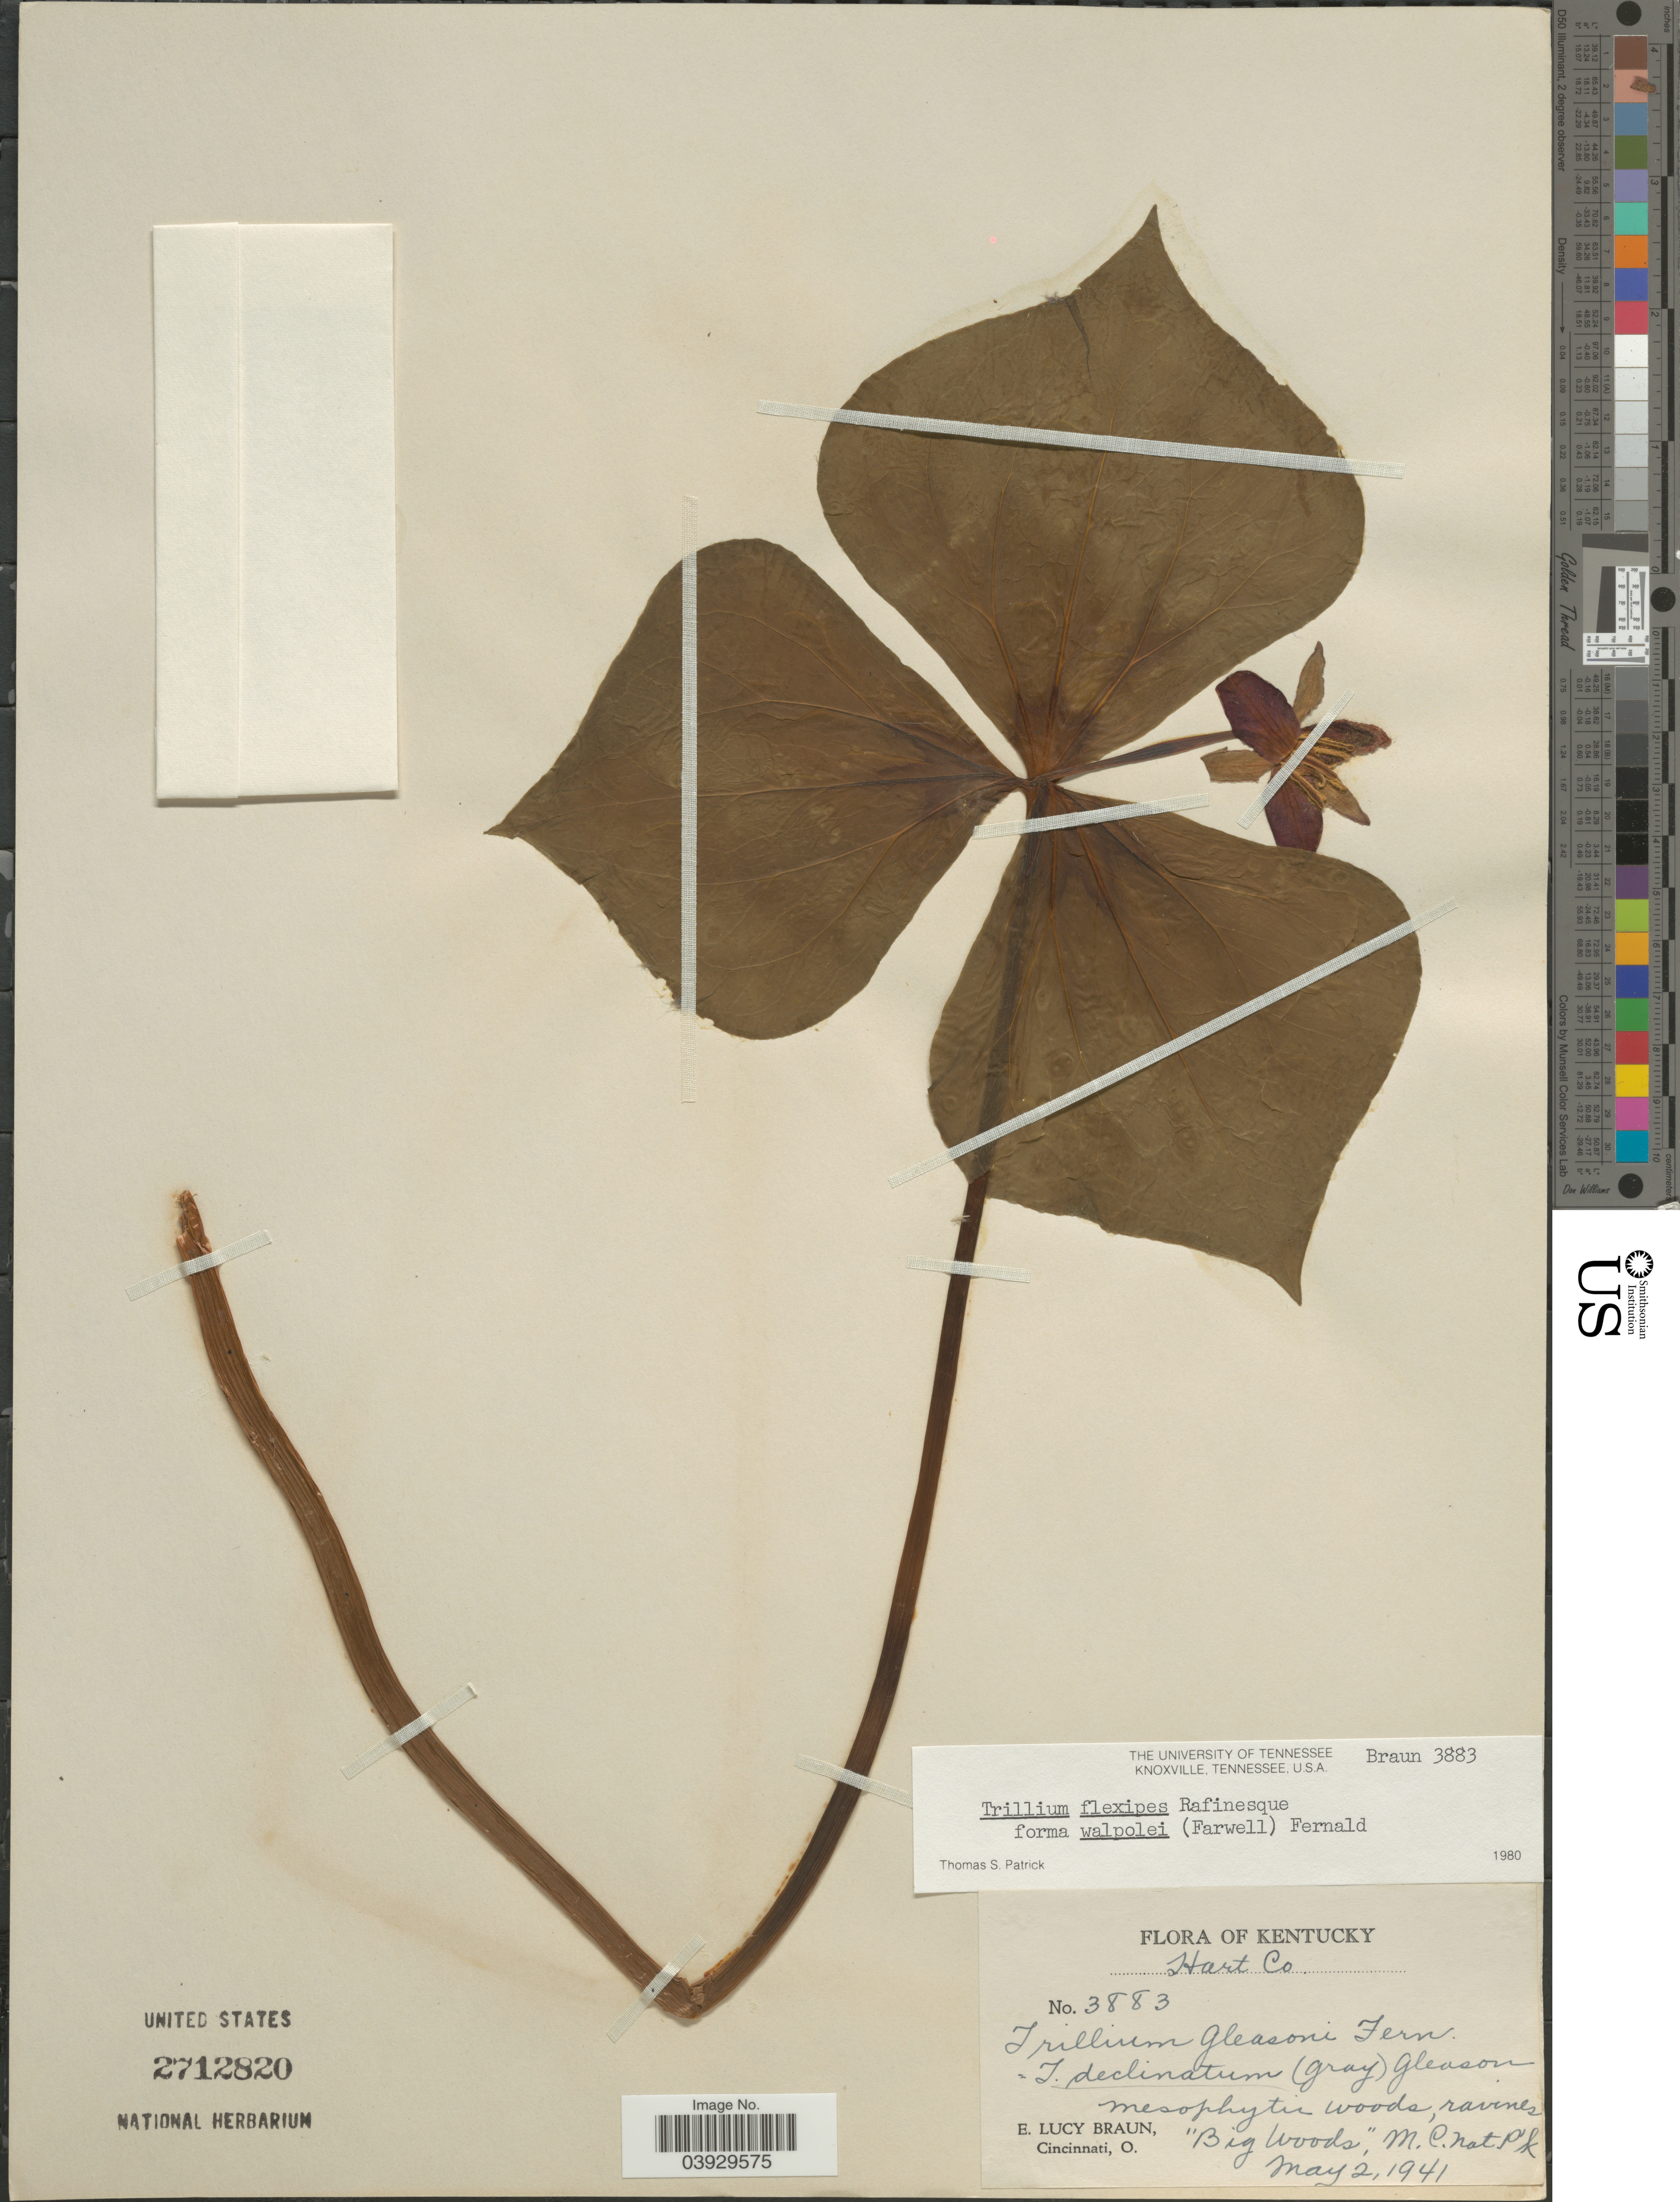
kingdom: Plantae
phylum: Tracheophyta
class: Liliopsida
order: Liliales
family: Melanthiaceae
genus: Trillium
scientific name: Trillium flexipes f. walpolei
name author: (Farw.) Fernald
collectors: E. L. Braun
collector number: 3883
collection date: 1941-05-02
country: United States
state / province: Kentucky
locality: Hart Co. "Big Woods", M. C. Nat. P'k.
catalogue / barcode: US 2712820